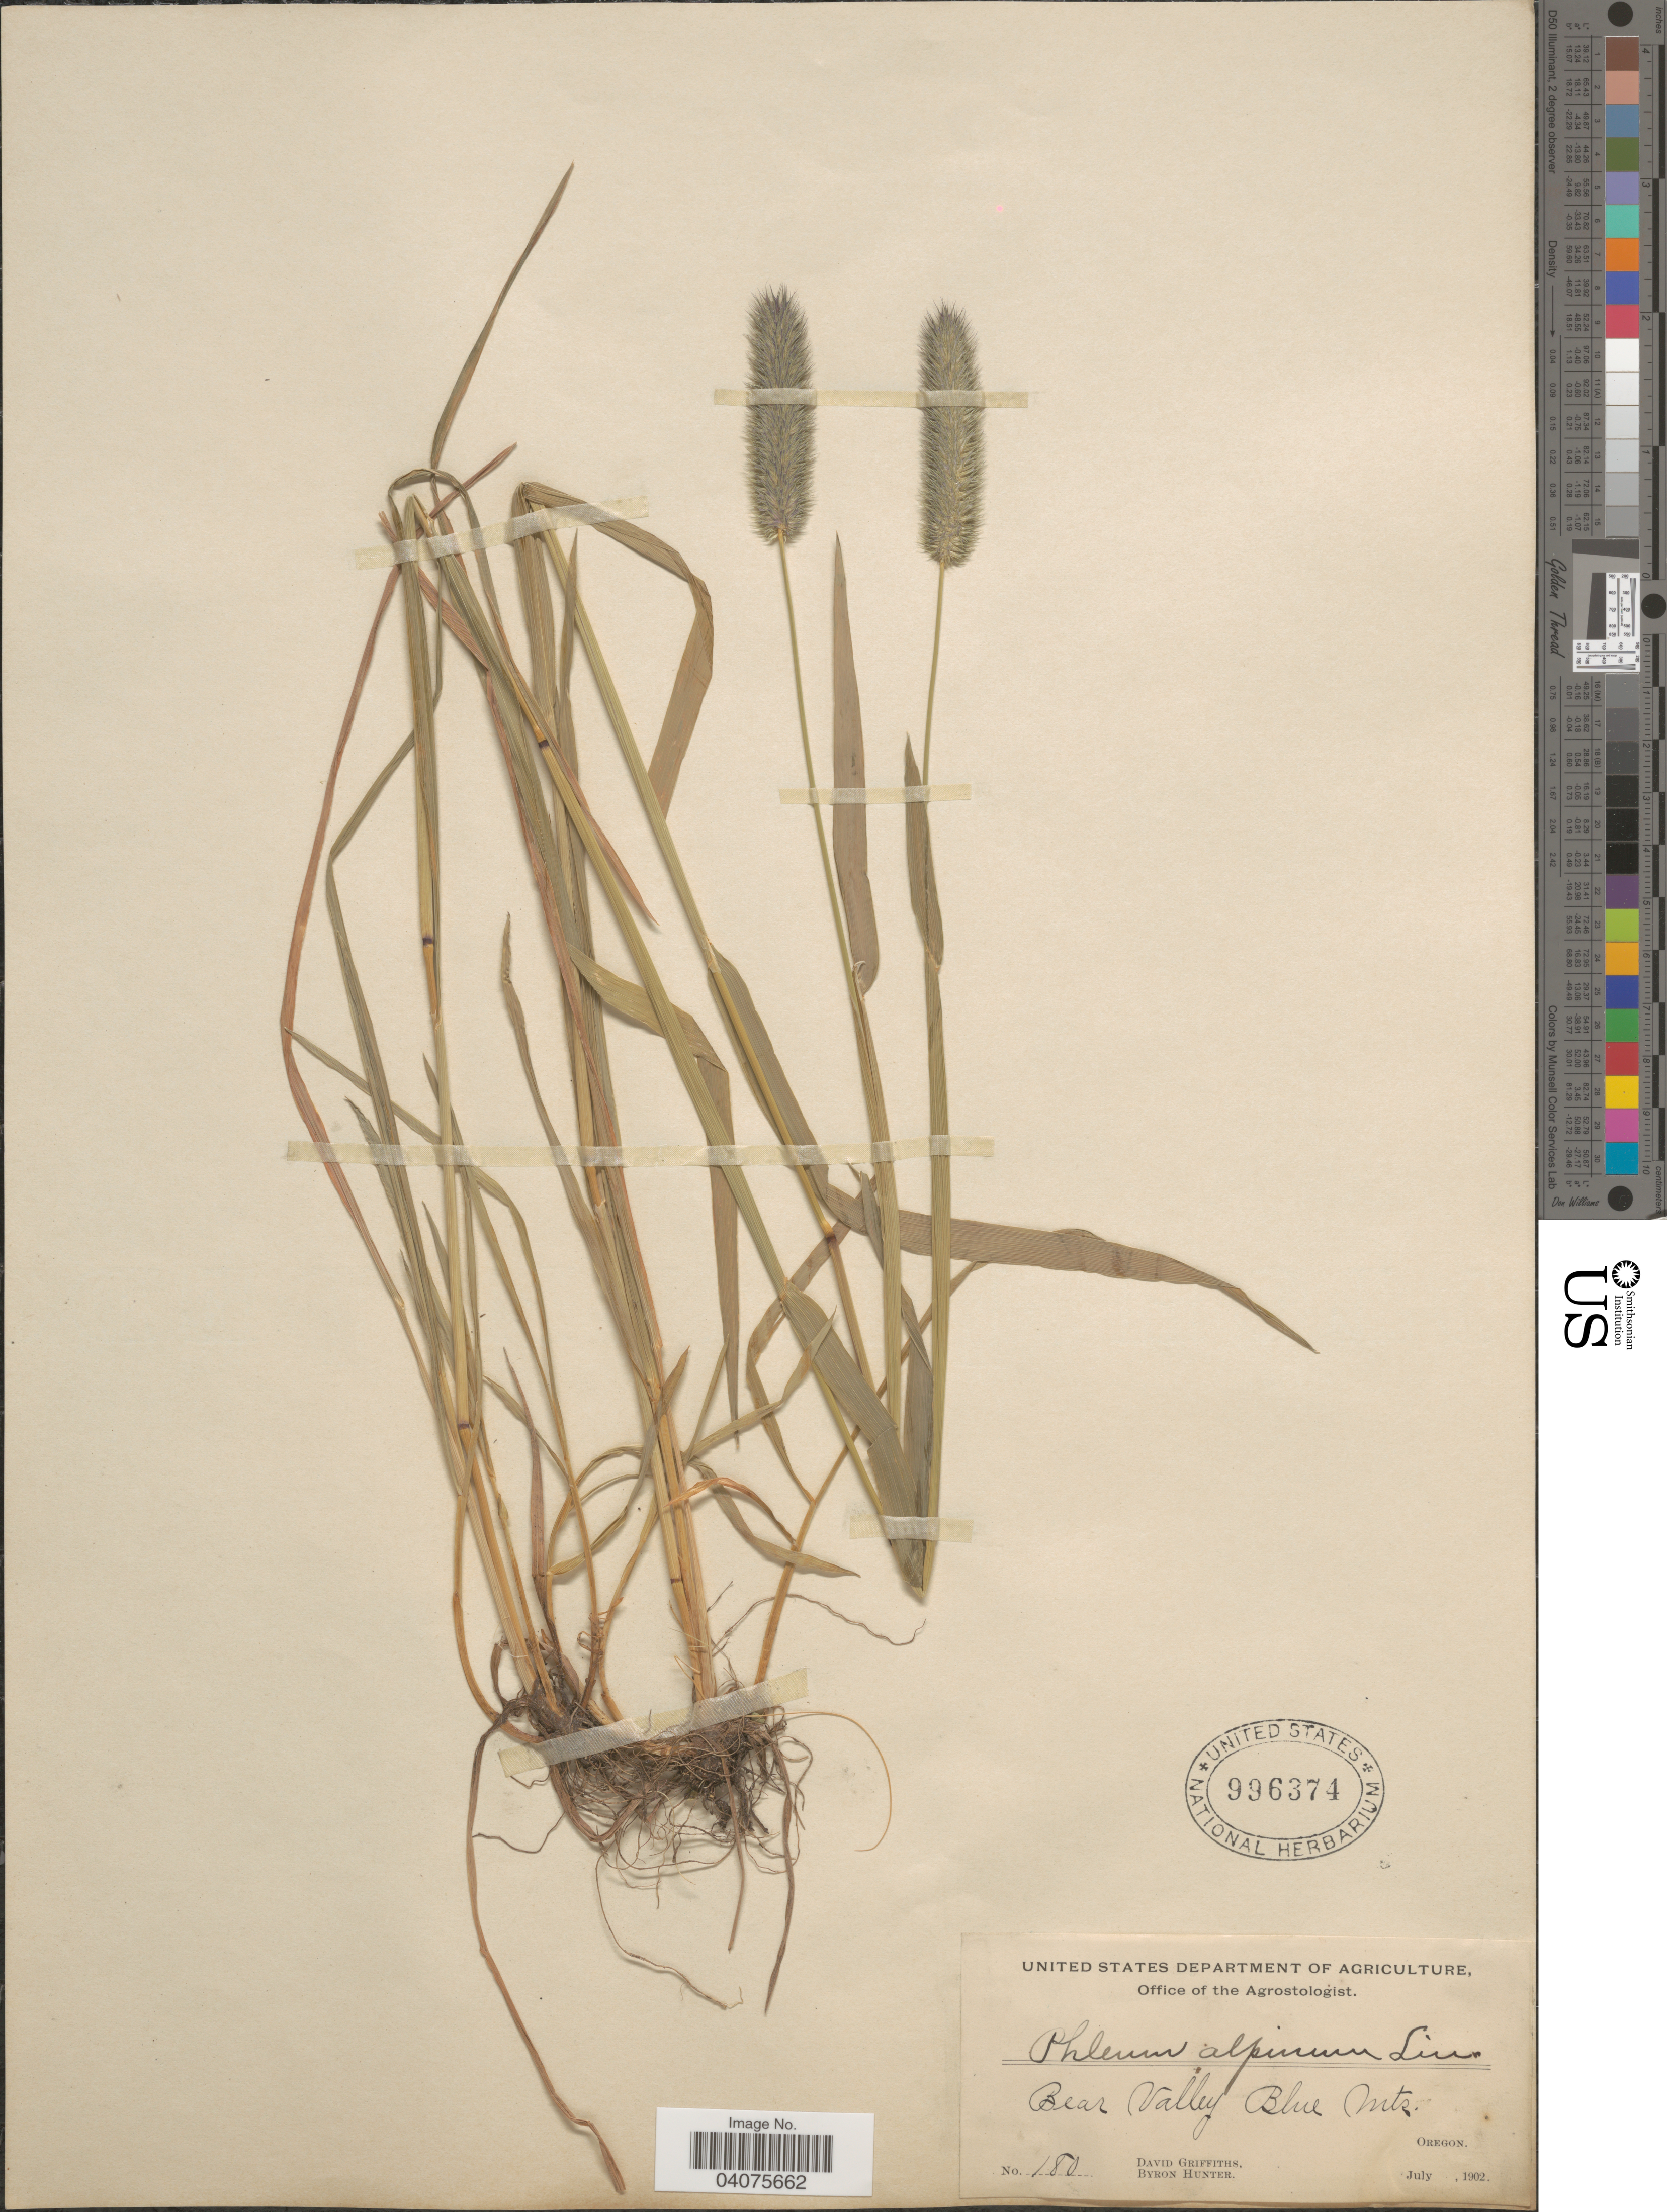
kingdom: Plantae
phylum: Tracheophyta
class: Liliopsida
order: Poales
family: Poaceae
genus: Phleum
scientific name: Phleum alpinum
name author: L.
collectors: D. Griffiths & B. Hunter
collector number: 180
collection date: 1902-07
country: United States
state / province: Oregon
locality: Bear Valley. Blue Mts.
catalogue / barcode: US 996374